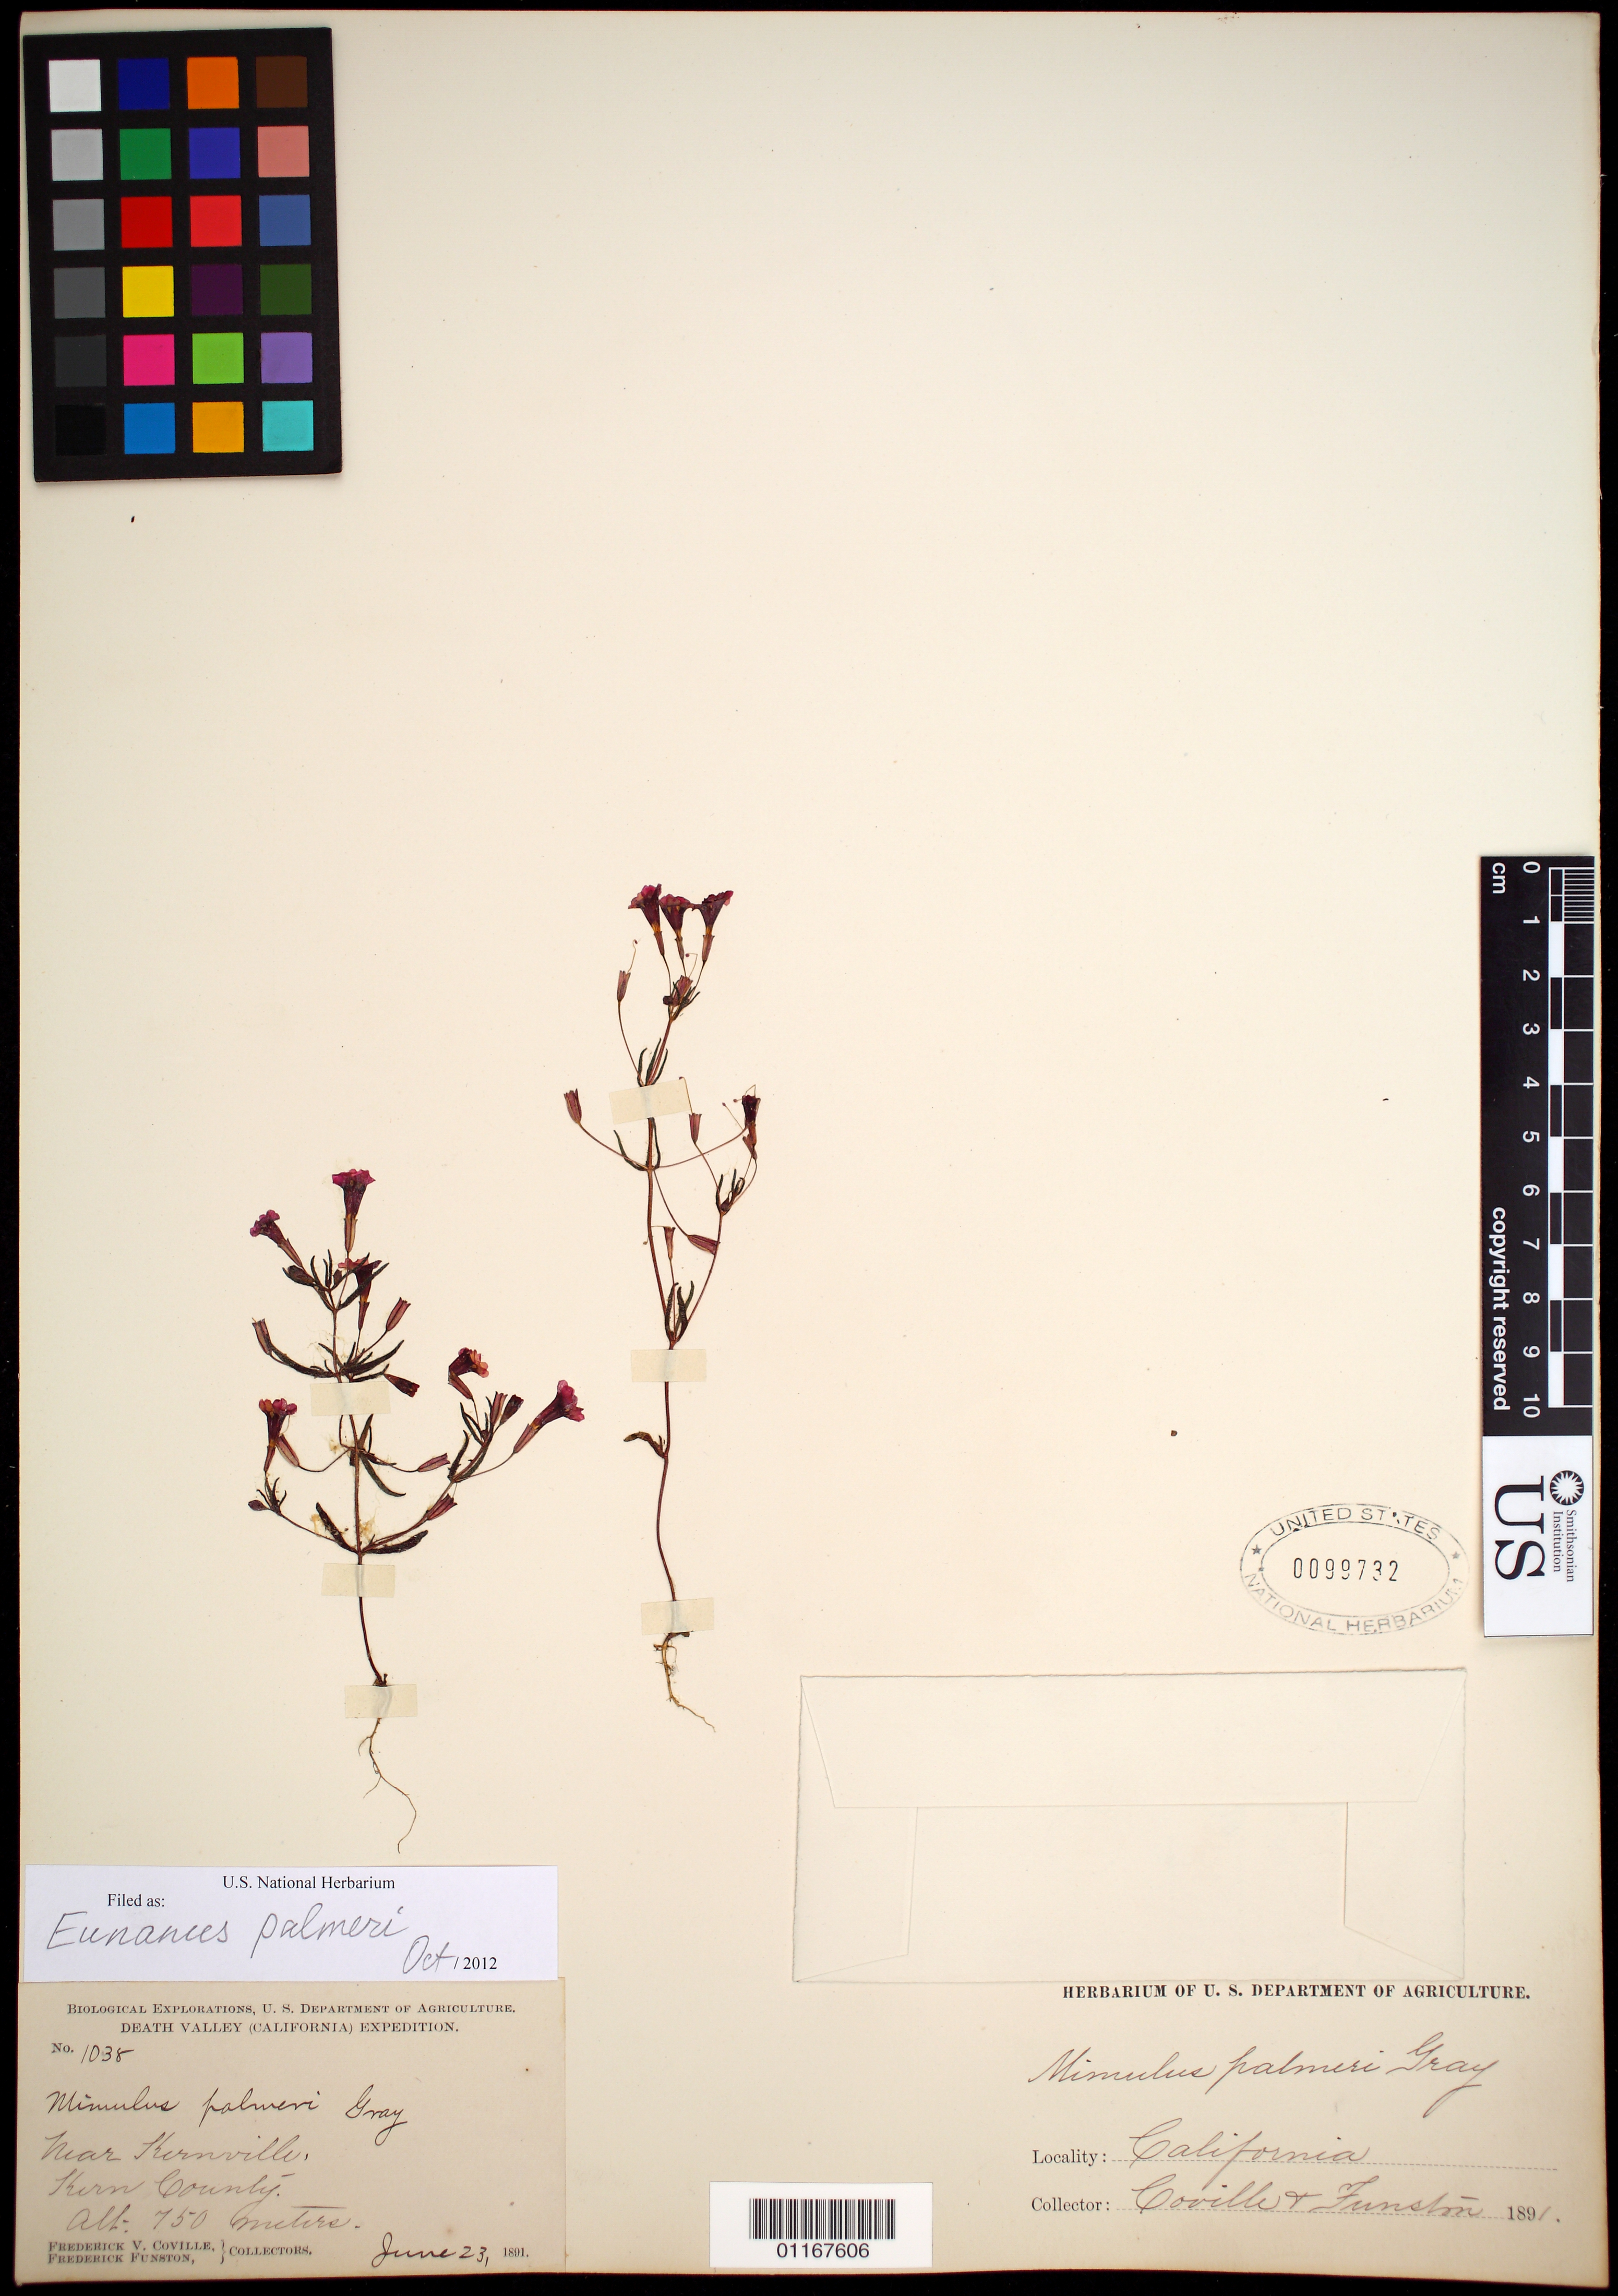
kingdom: Plantae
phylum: Tracheophyta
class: Magnoliopsida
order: Lamiales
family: Phrymaceae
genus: Mimulus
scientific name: Mimulus palmeri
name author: A. Gray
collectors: F. V. Coville & F. Funston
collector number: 1038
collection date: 1891-06-23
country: United States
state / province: California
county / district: Kern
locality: near Kernville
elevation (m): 750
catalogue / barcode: US 99732